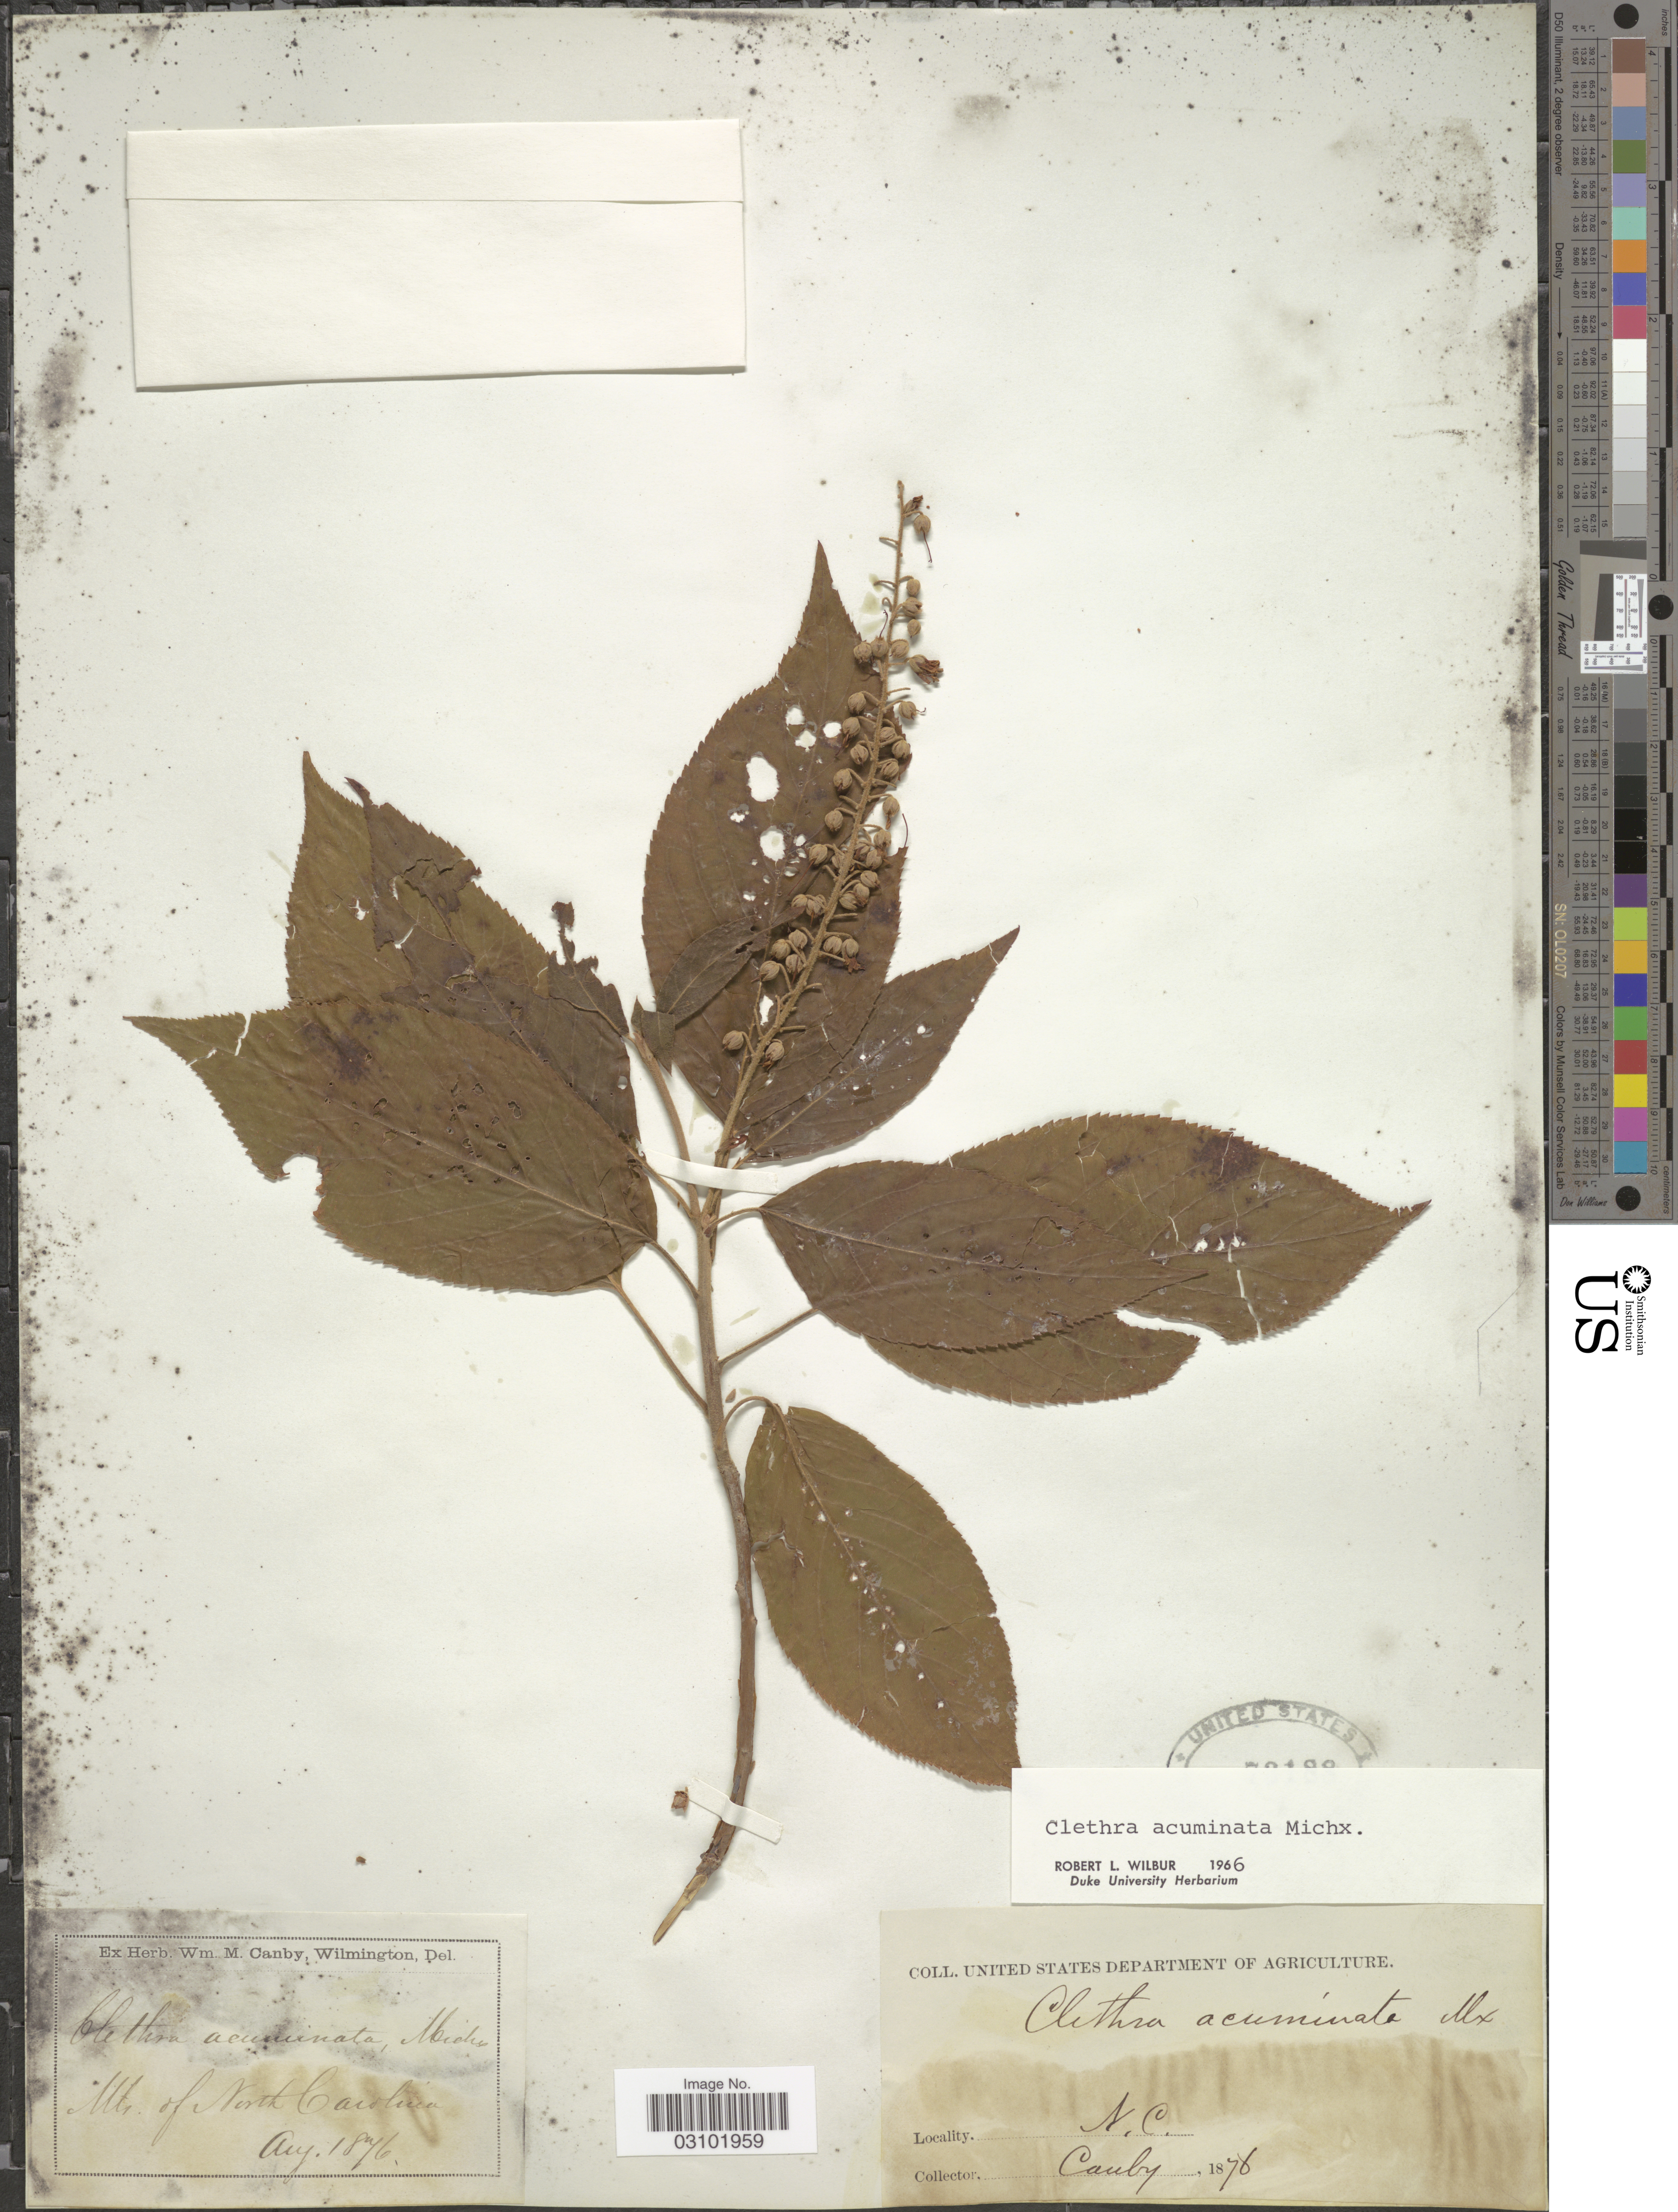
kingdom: Plantae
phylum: Tracheophyta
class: Magnoliopsida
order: Ericales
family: Clethraceae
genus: Clethra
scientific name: Clethra acuminata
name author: Michx.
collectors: W. Canby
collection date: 1876-08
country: United States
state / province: North Carolina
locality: Mts. of North Carolina.